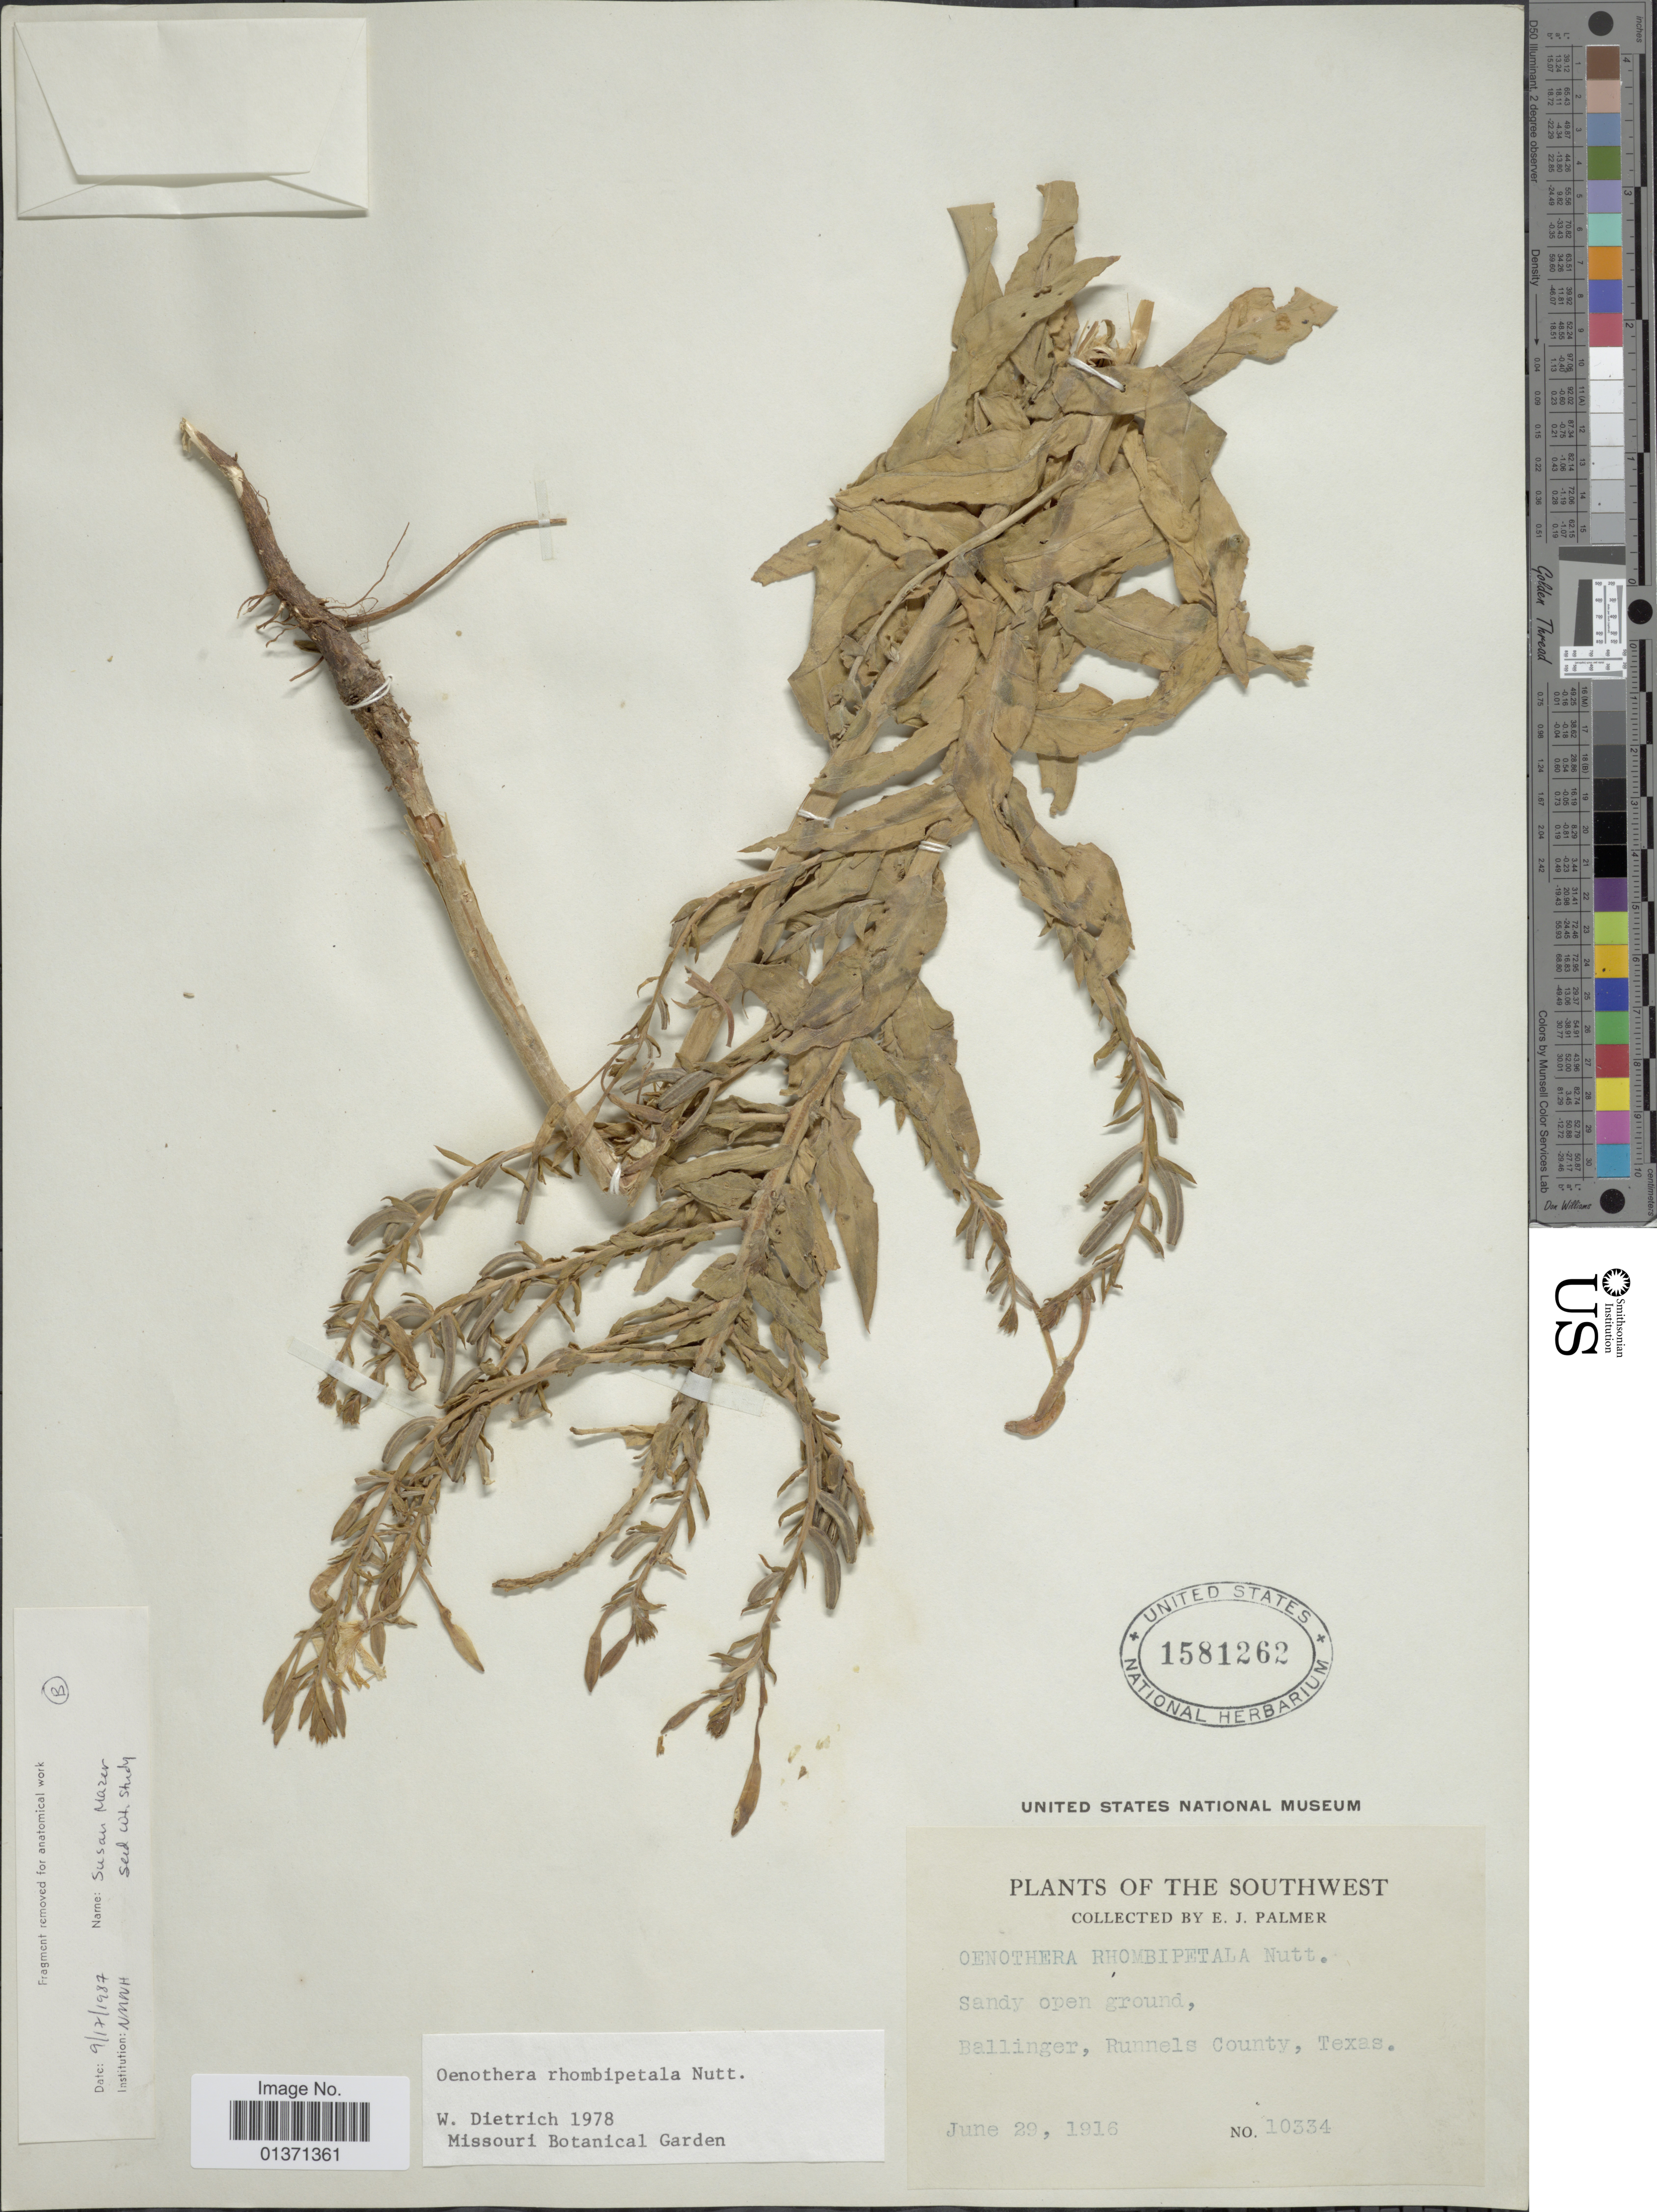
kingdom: Plantae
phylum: Tracheophyta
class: Magnoliopsida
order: Myrtales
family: Onagraceae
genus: Oenothera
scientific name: Oenothera rhombipetala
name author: Nutt. ex Torr & A. Gray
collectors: E. J. Palmer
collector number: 10334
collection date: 1916-06-29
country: United States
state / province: Texas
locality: Southwest, Ballinger, Runnels County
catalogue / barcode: US 1581262